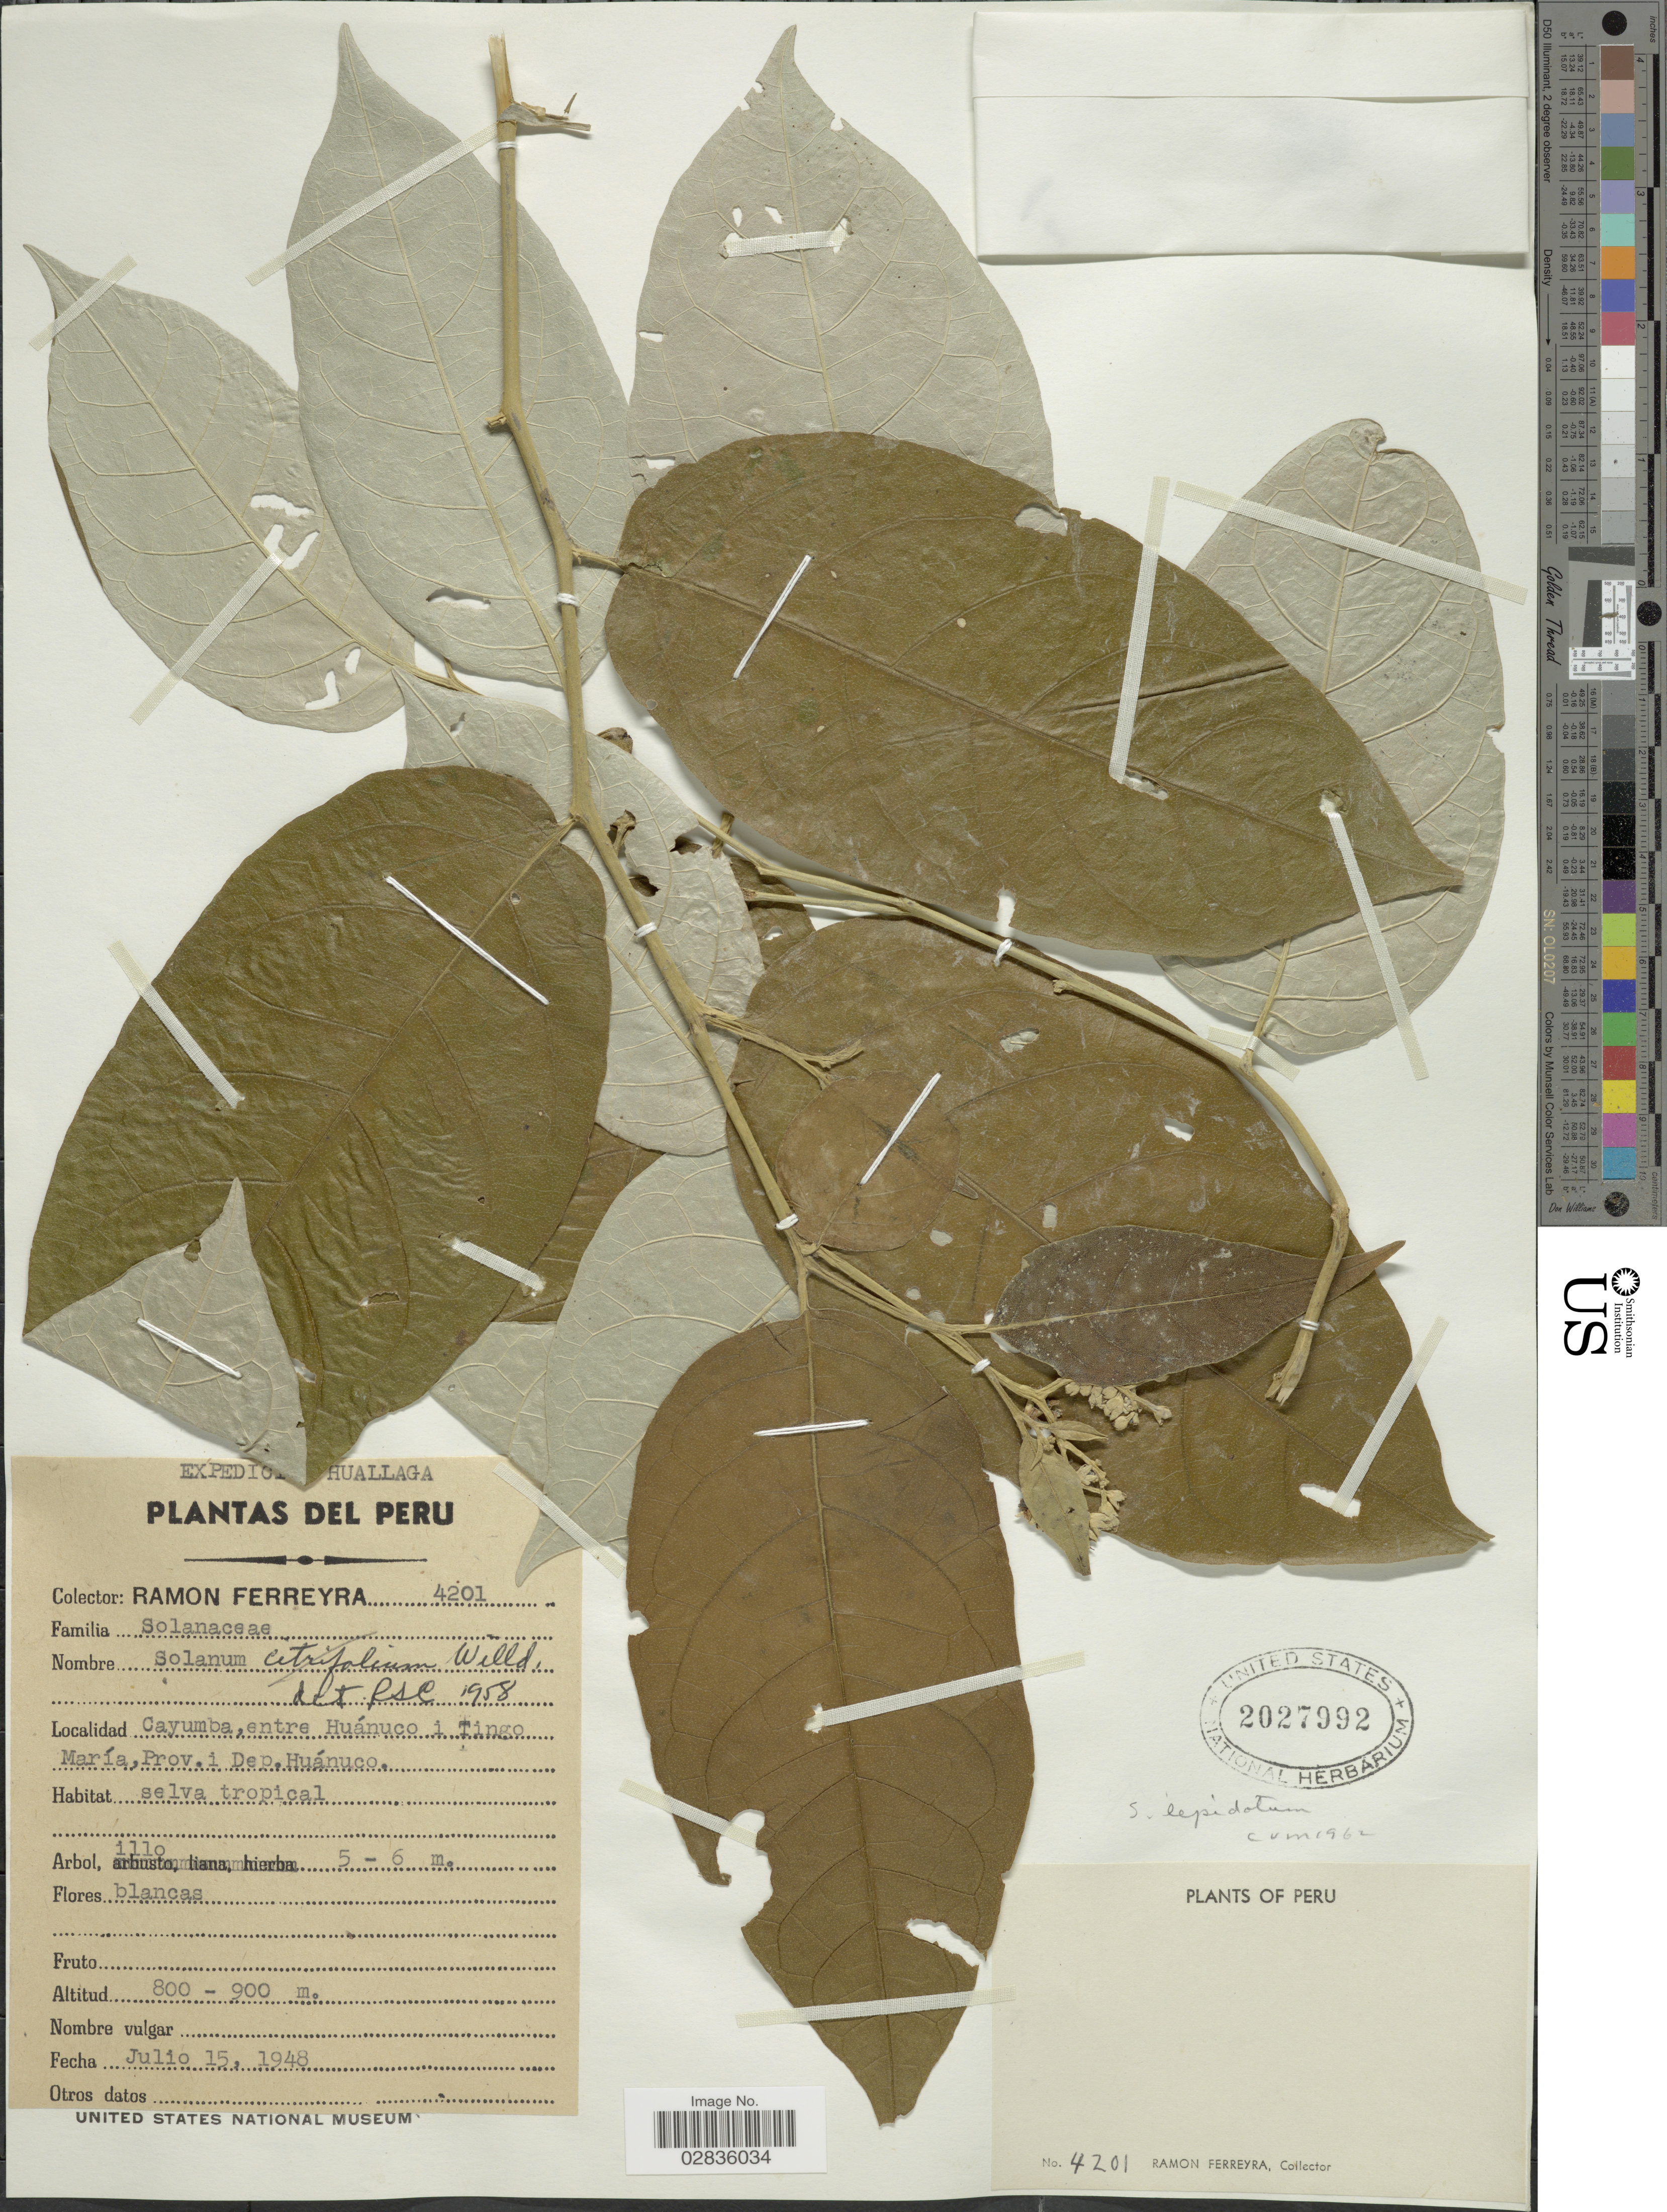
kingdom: Plantae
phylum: Tracheophyta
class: Magnoliopsida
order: Solanales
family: Solanaceae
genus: Solanum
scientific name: Solanum lepidotum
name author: Humb. & Bonpl. ex Dunal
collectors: R. A. Ferreyra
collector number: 4201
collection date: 1948-07-15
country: Peru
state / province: Huánuco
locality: Cayumba, entre Huánuco i Tingo María, Prov. i Dep. Huánuco.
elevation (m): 800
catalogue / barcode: US 2027992